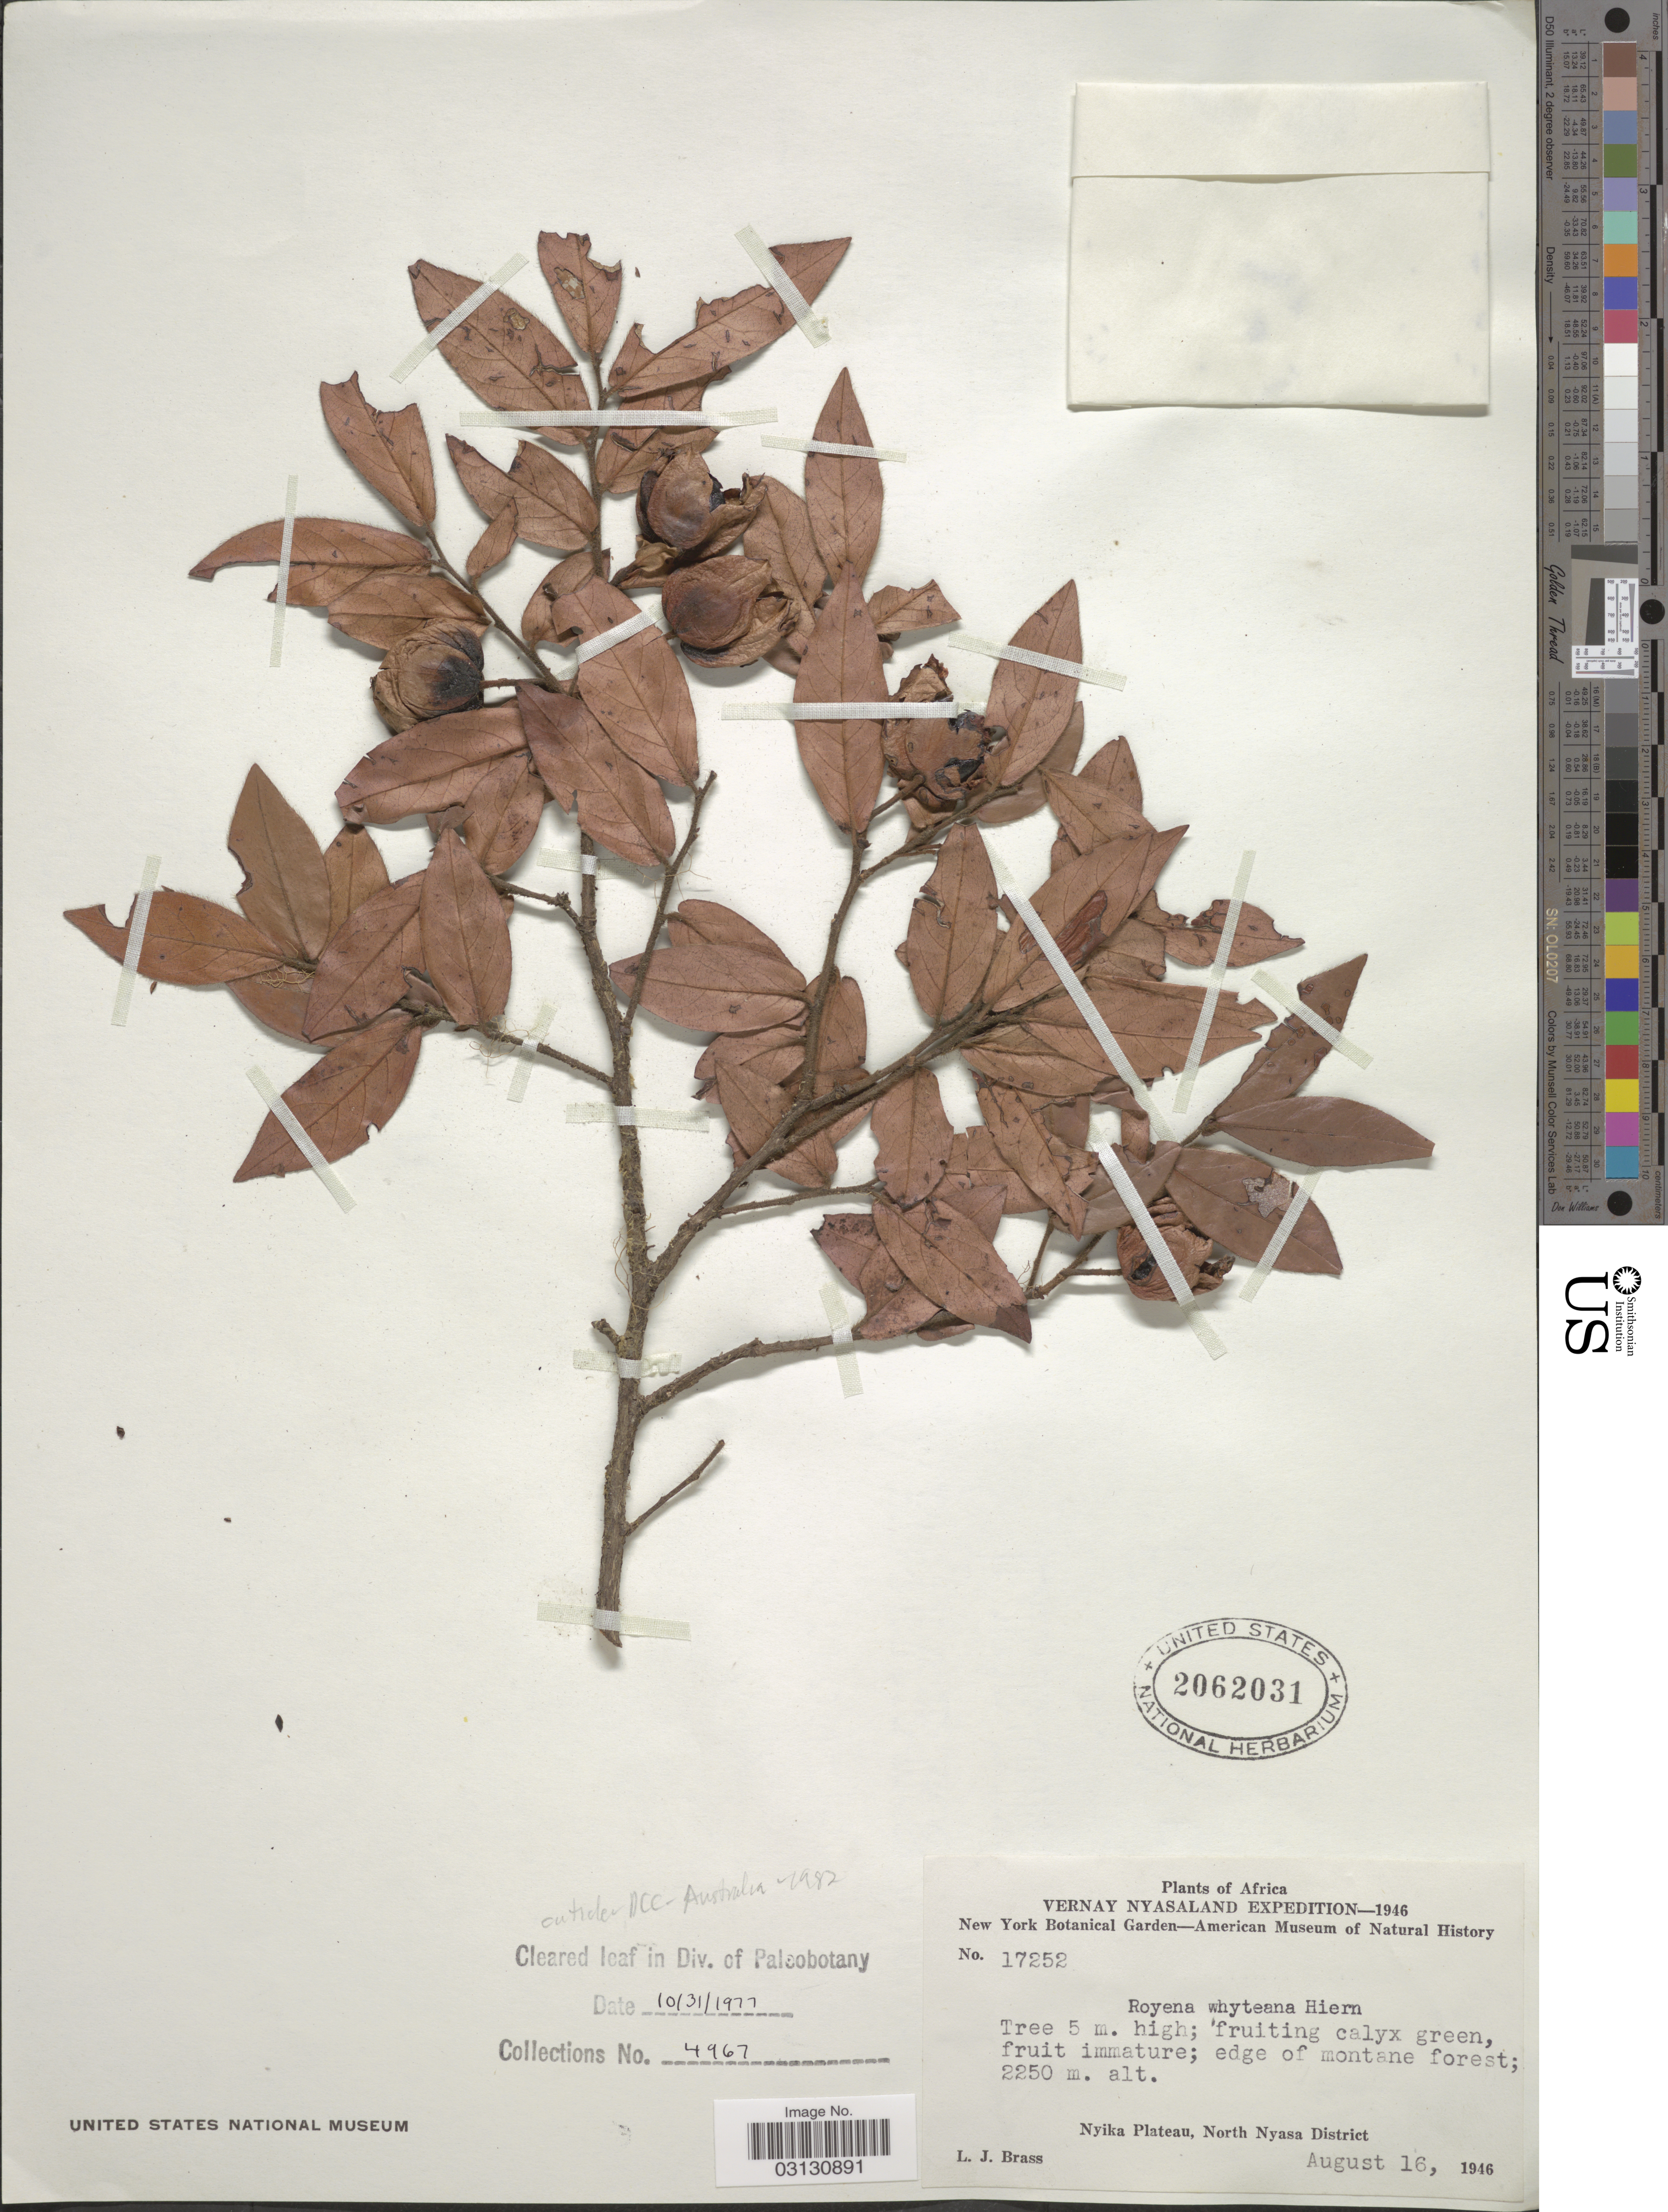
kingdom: Plantae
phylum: Tracheophyta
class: Magnoliopsida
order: Ericales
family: Ebenaceae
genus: Royena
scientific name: Royena whyteana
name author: Hiern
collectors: L. J. Brass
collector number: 17252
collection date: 1946-08-16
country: Malawi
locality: Vernay Nyasaland, Nyika Plateau, North Nyasa District.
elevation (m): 2250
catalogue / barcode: US 2062031